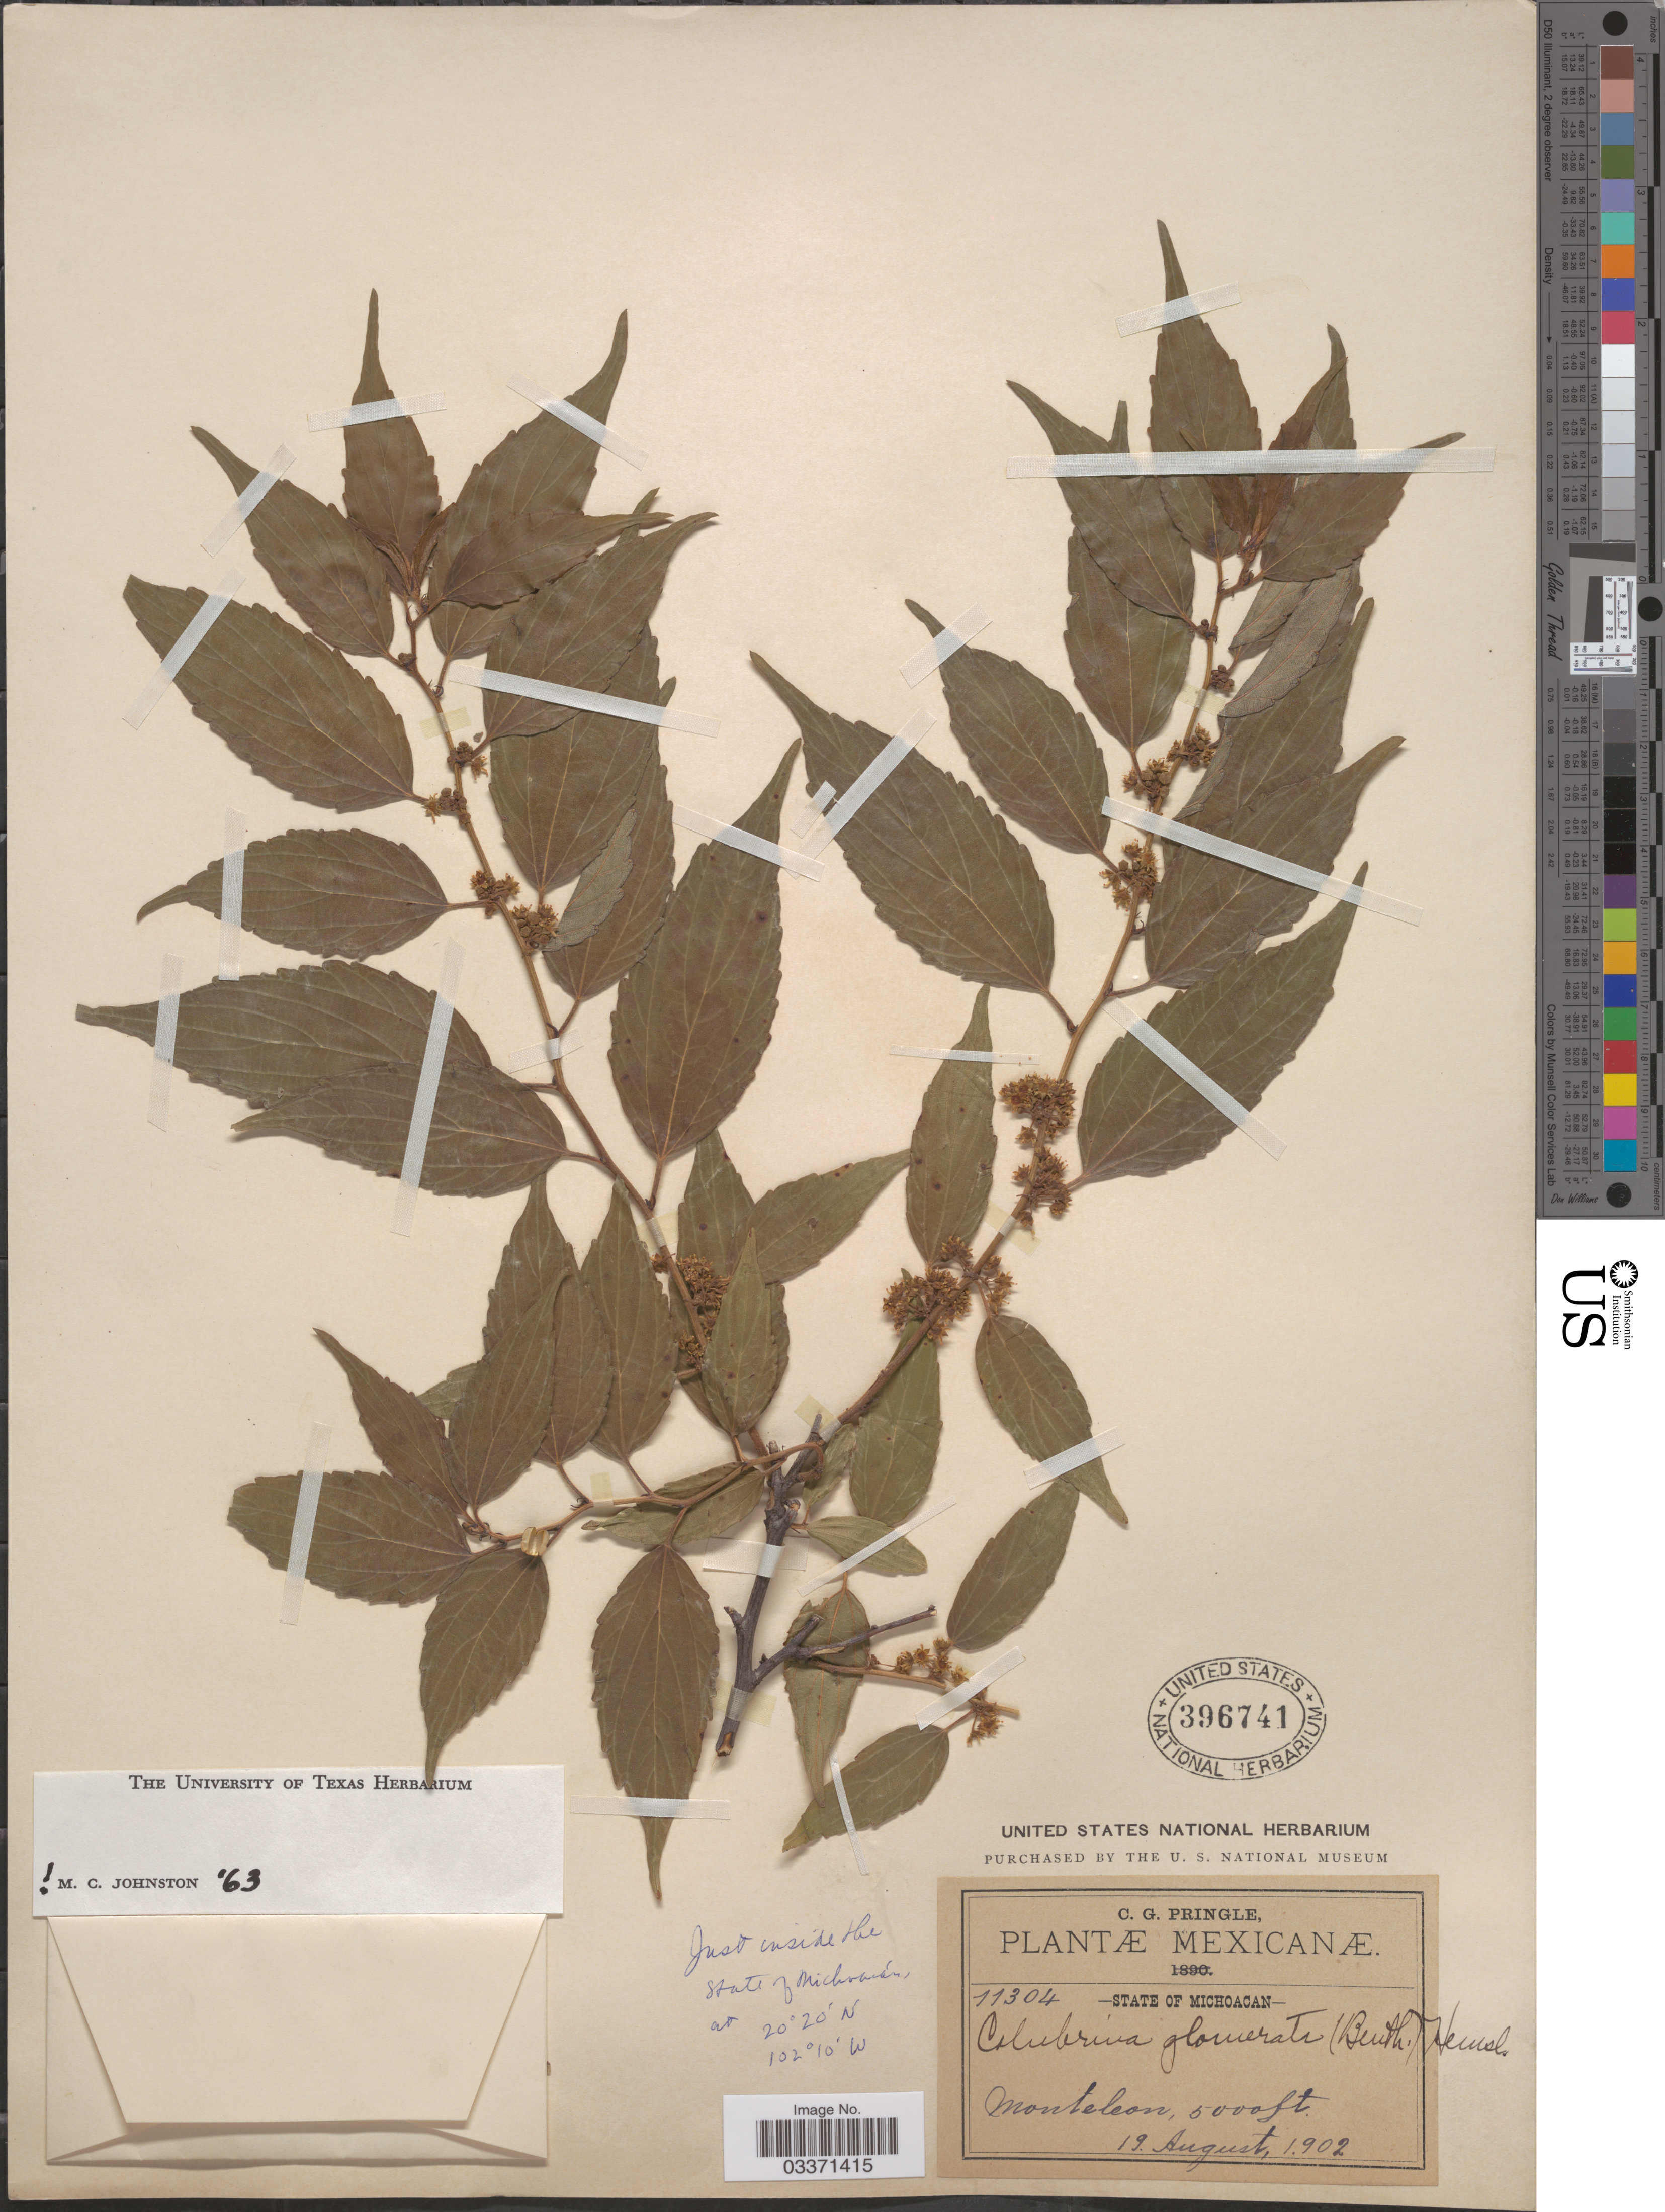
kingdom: Plantae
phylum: Tracheophyta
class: Magnoliopsida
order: Rosales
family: Rhamnaceae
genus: Colubrina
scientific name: Colubrina triflora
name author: Brongn. ex Sweet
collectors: C. G. Pringle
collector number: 11304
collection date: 1902-08-19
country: Mexico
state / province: Michoacán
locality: Monteleon.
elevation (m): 1524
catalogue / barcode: US 396741